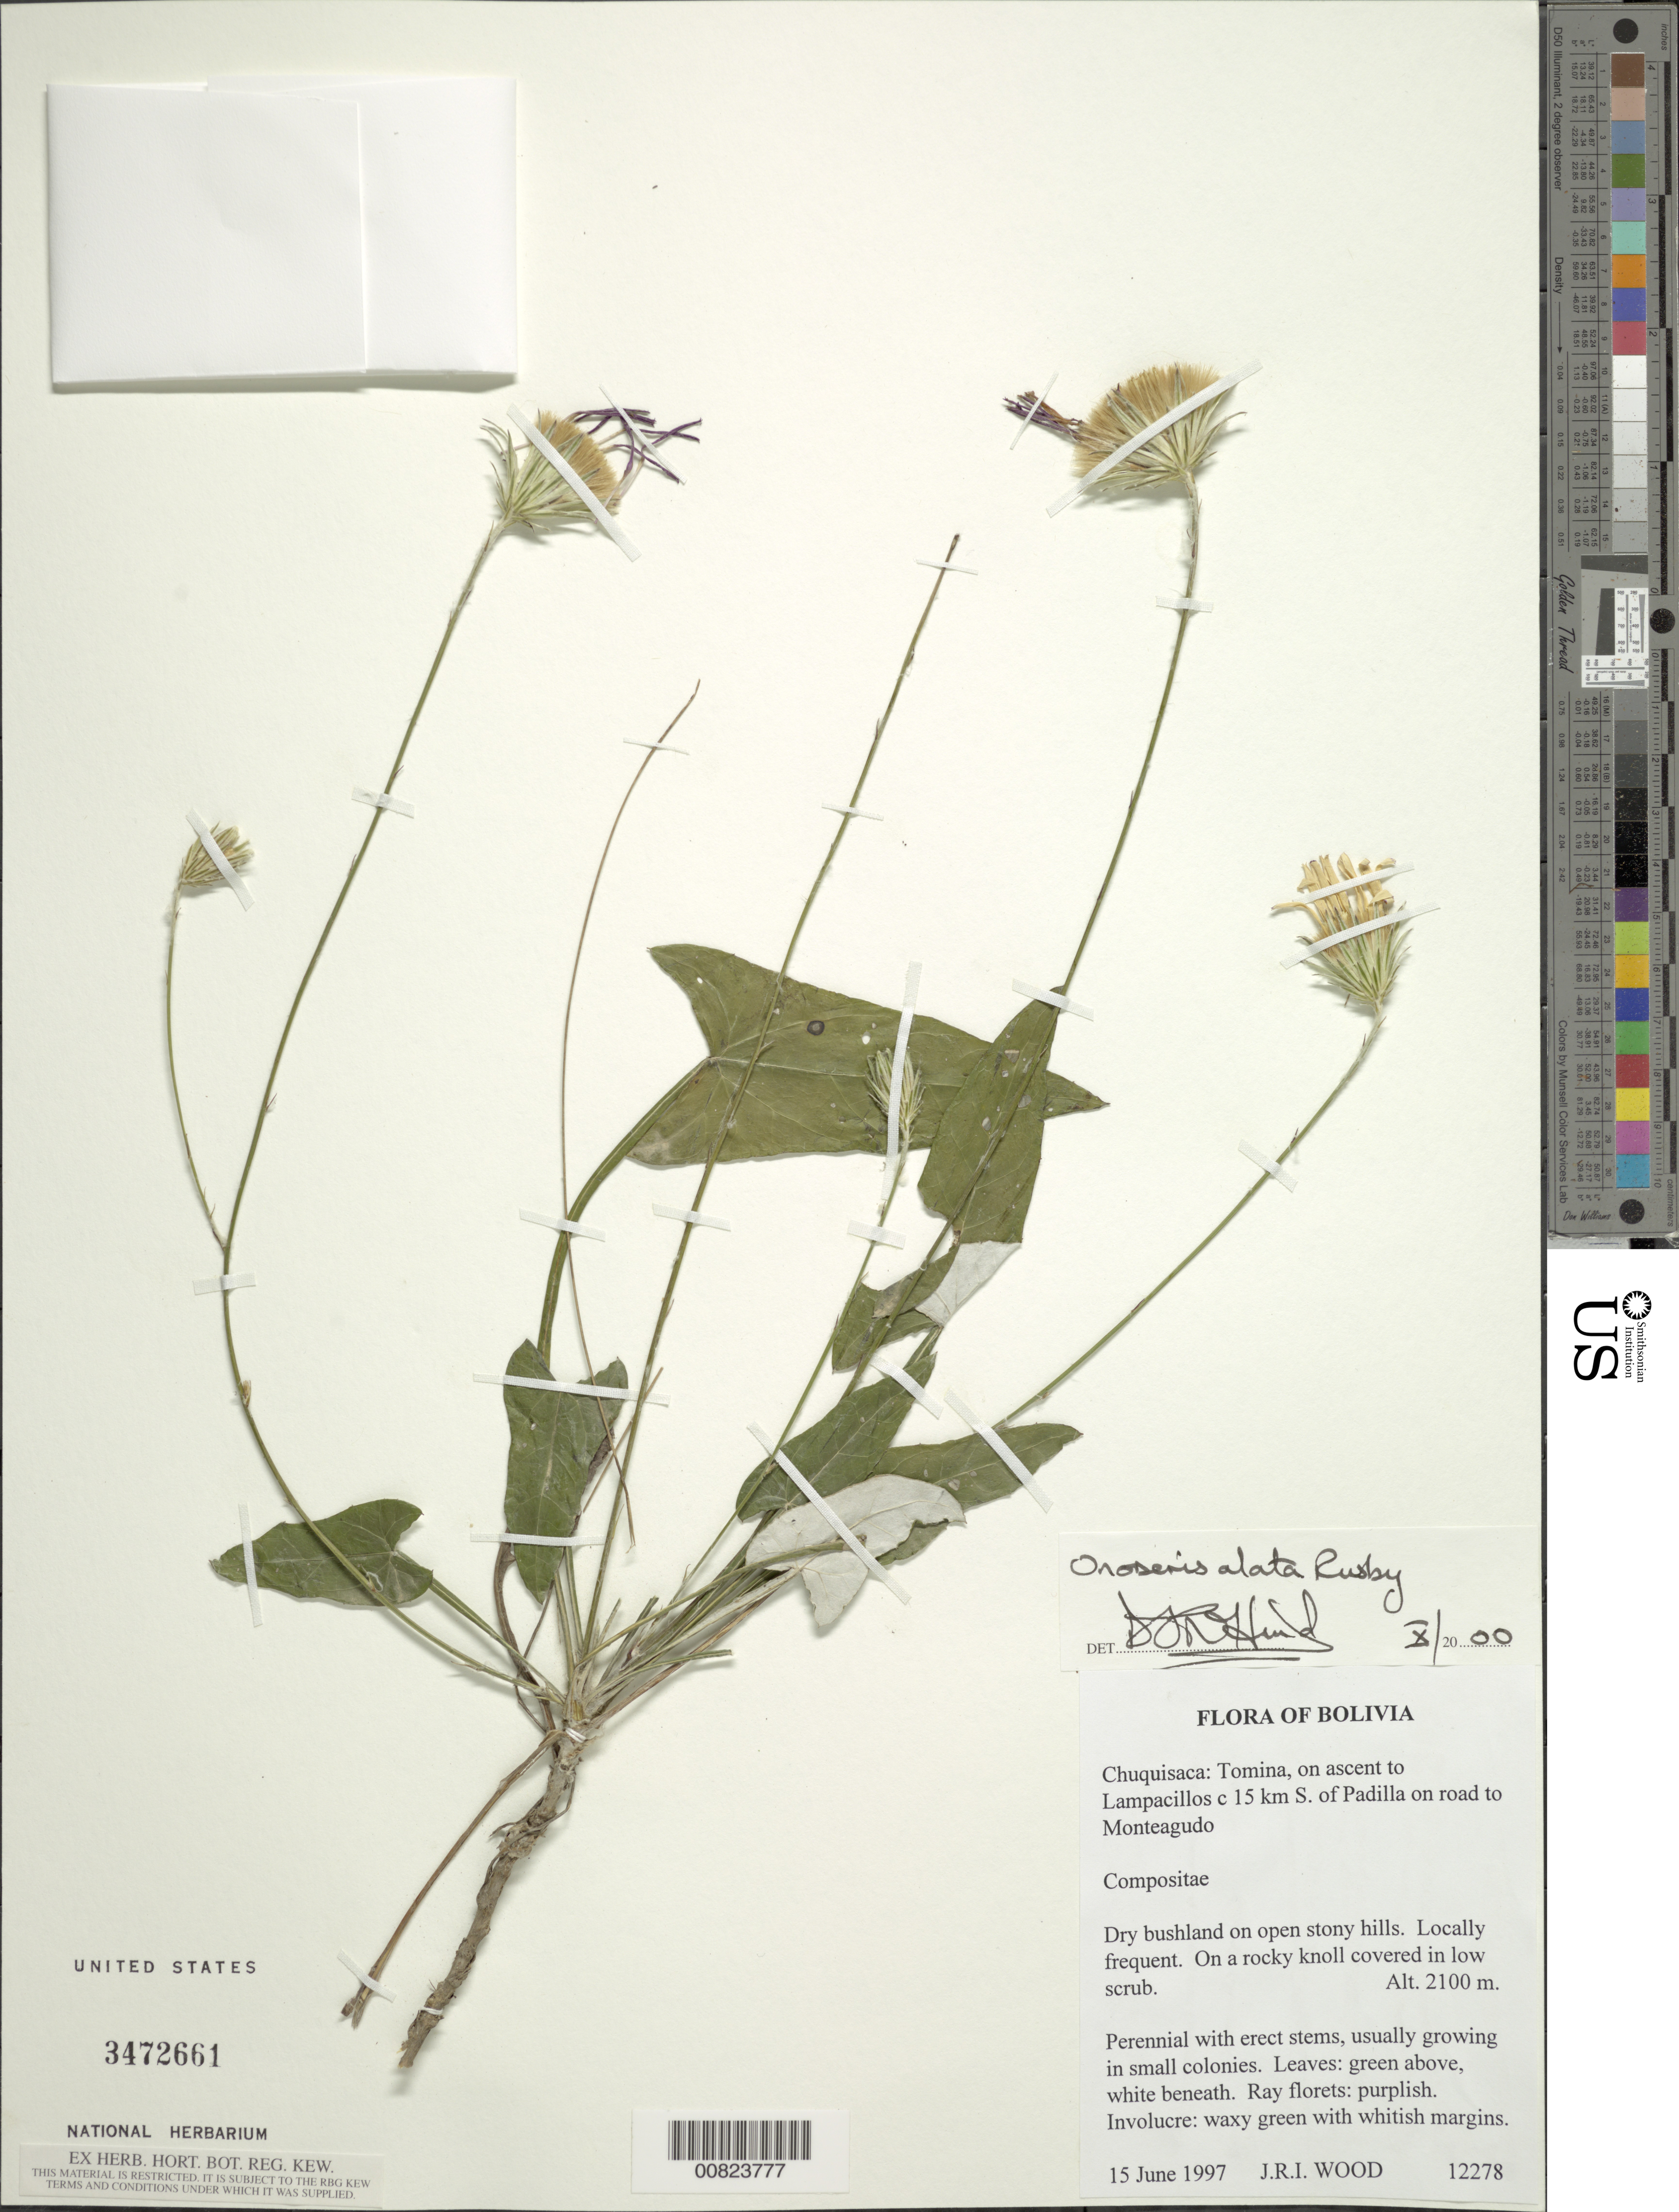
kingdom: Plantae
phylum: Tracheophyta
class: Magnoliopsida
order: Asterales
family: Asteraceae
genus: Onoseris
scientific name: Onoseris alata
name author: Rusby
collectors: J. R. I. Wood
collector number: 12278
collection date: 1997-06-15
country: Bolivia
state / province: Chuquisaca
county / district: Tomina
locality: Lampacillos, on ascent to, ca. 15 km S of Padilla on road to Monteagudo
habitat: Dry bushland on open stony hills. on a rocky knoll covered in low scrub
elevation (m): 2100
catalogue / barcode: US 3472661